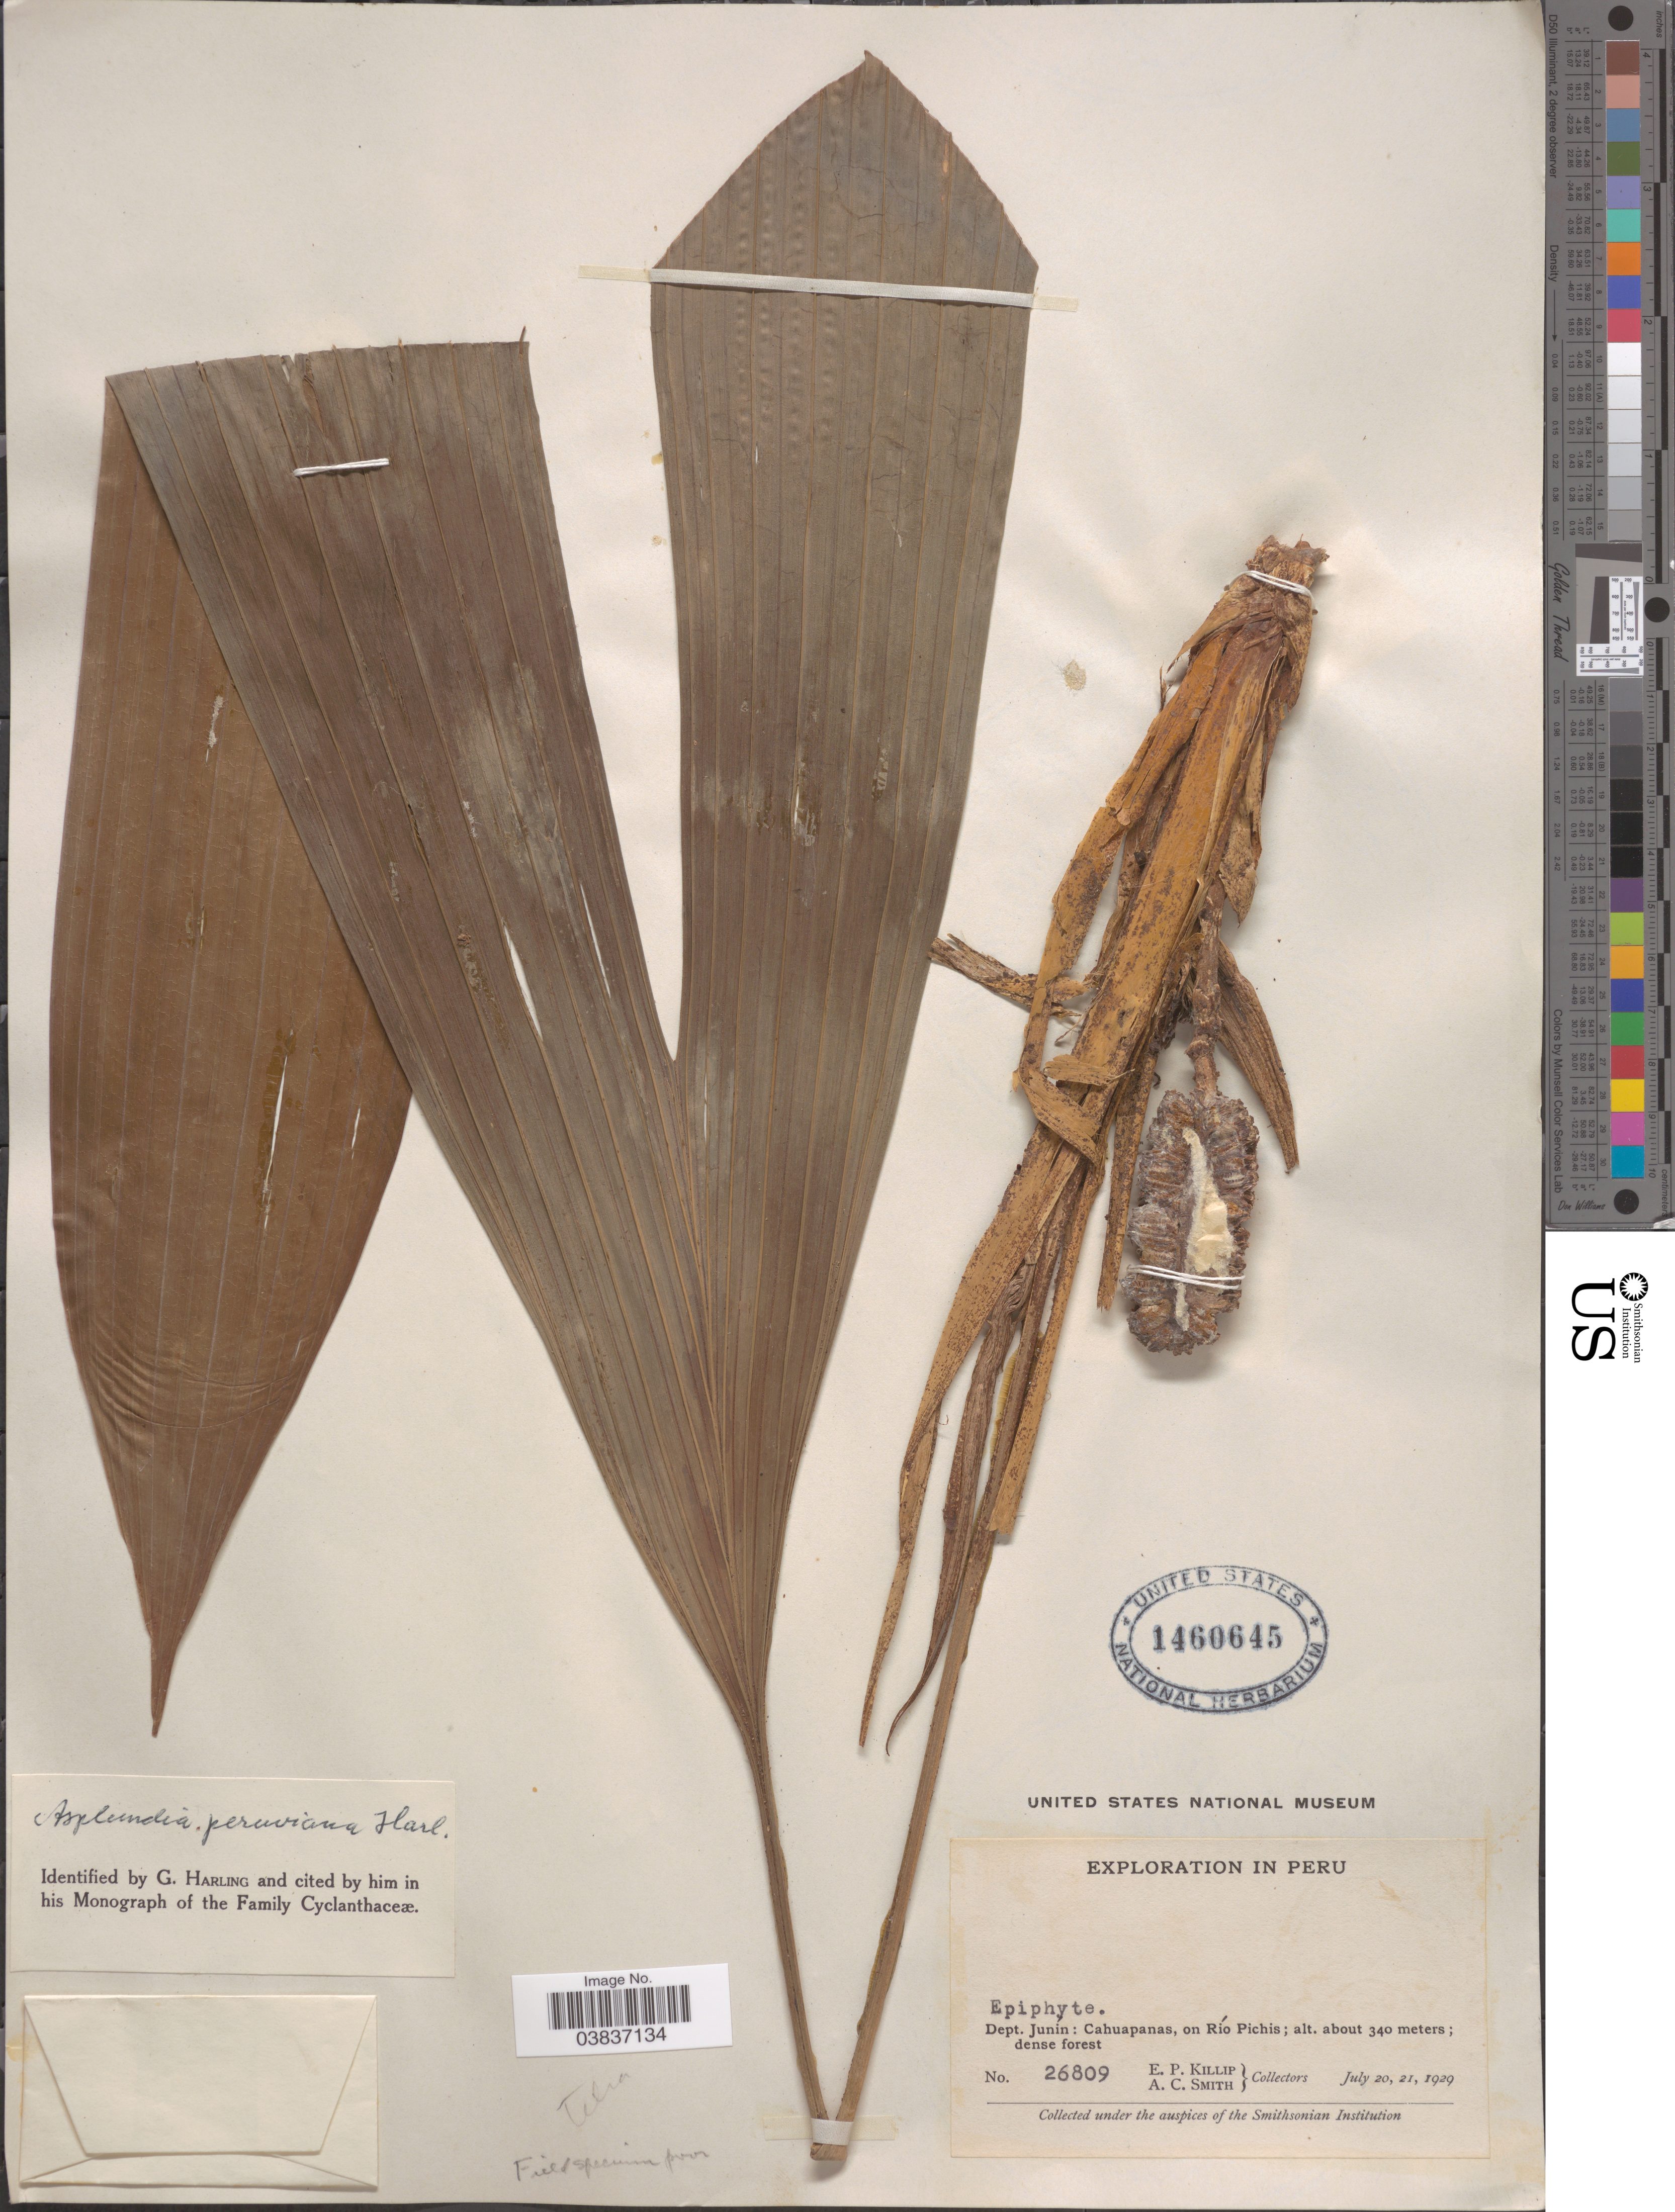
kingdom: Plantae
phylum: Tracheophyta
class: Liliopsida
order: Pandanales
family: Cyclanthaceae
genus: Asplundia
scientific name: Asplundia peruviana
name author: Harling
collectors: E. P. Killip & A. C. Smith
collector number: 26809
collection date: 1929-07-20/1929-07-21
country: Peru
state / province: Junín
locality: Dept. Junin: Cahuapanas, on Río Pichis.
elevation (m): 340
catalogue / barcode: US 1460645